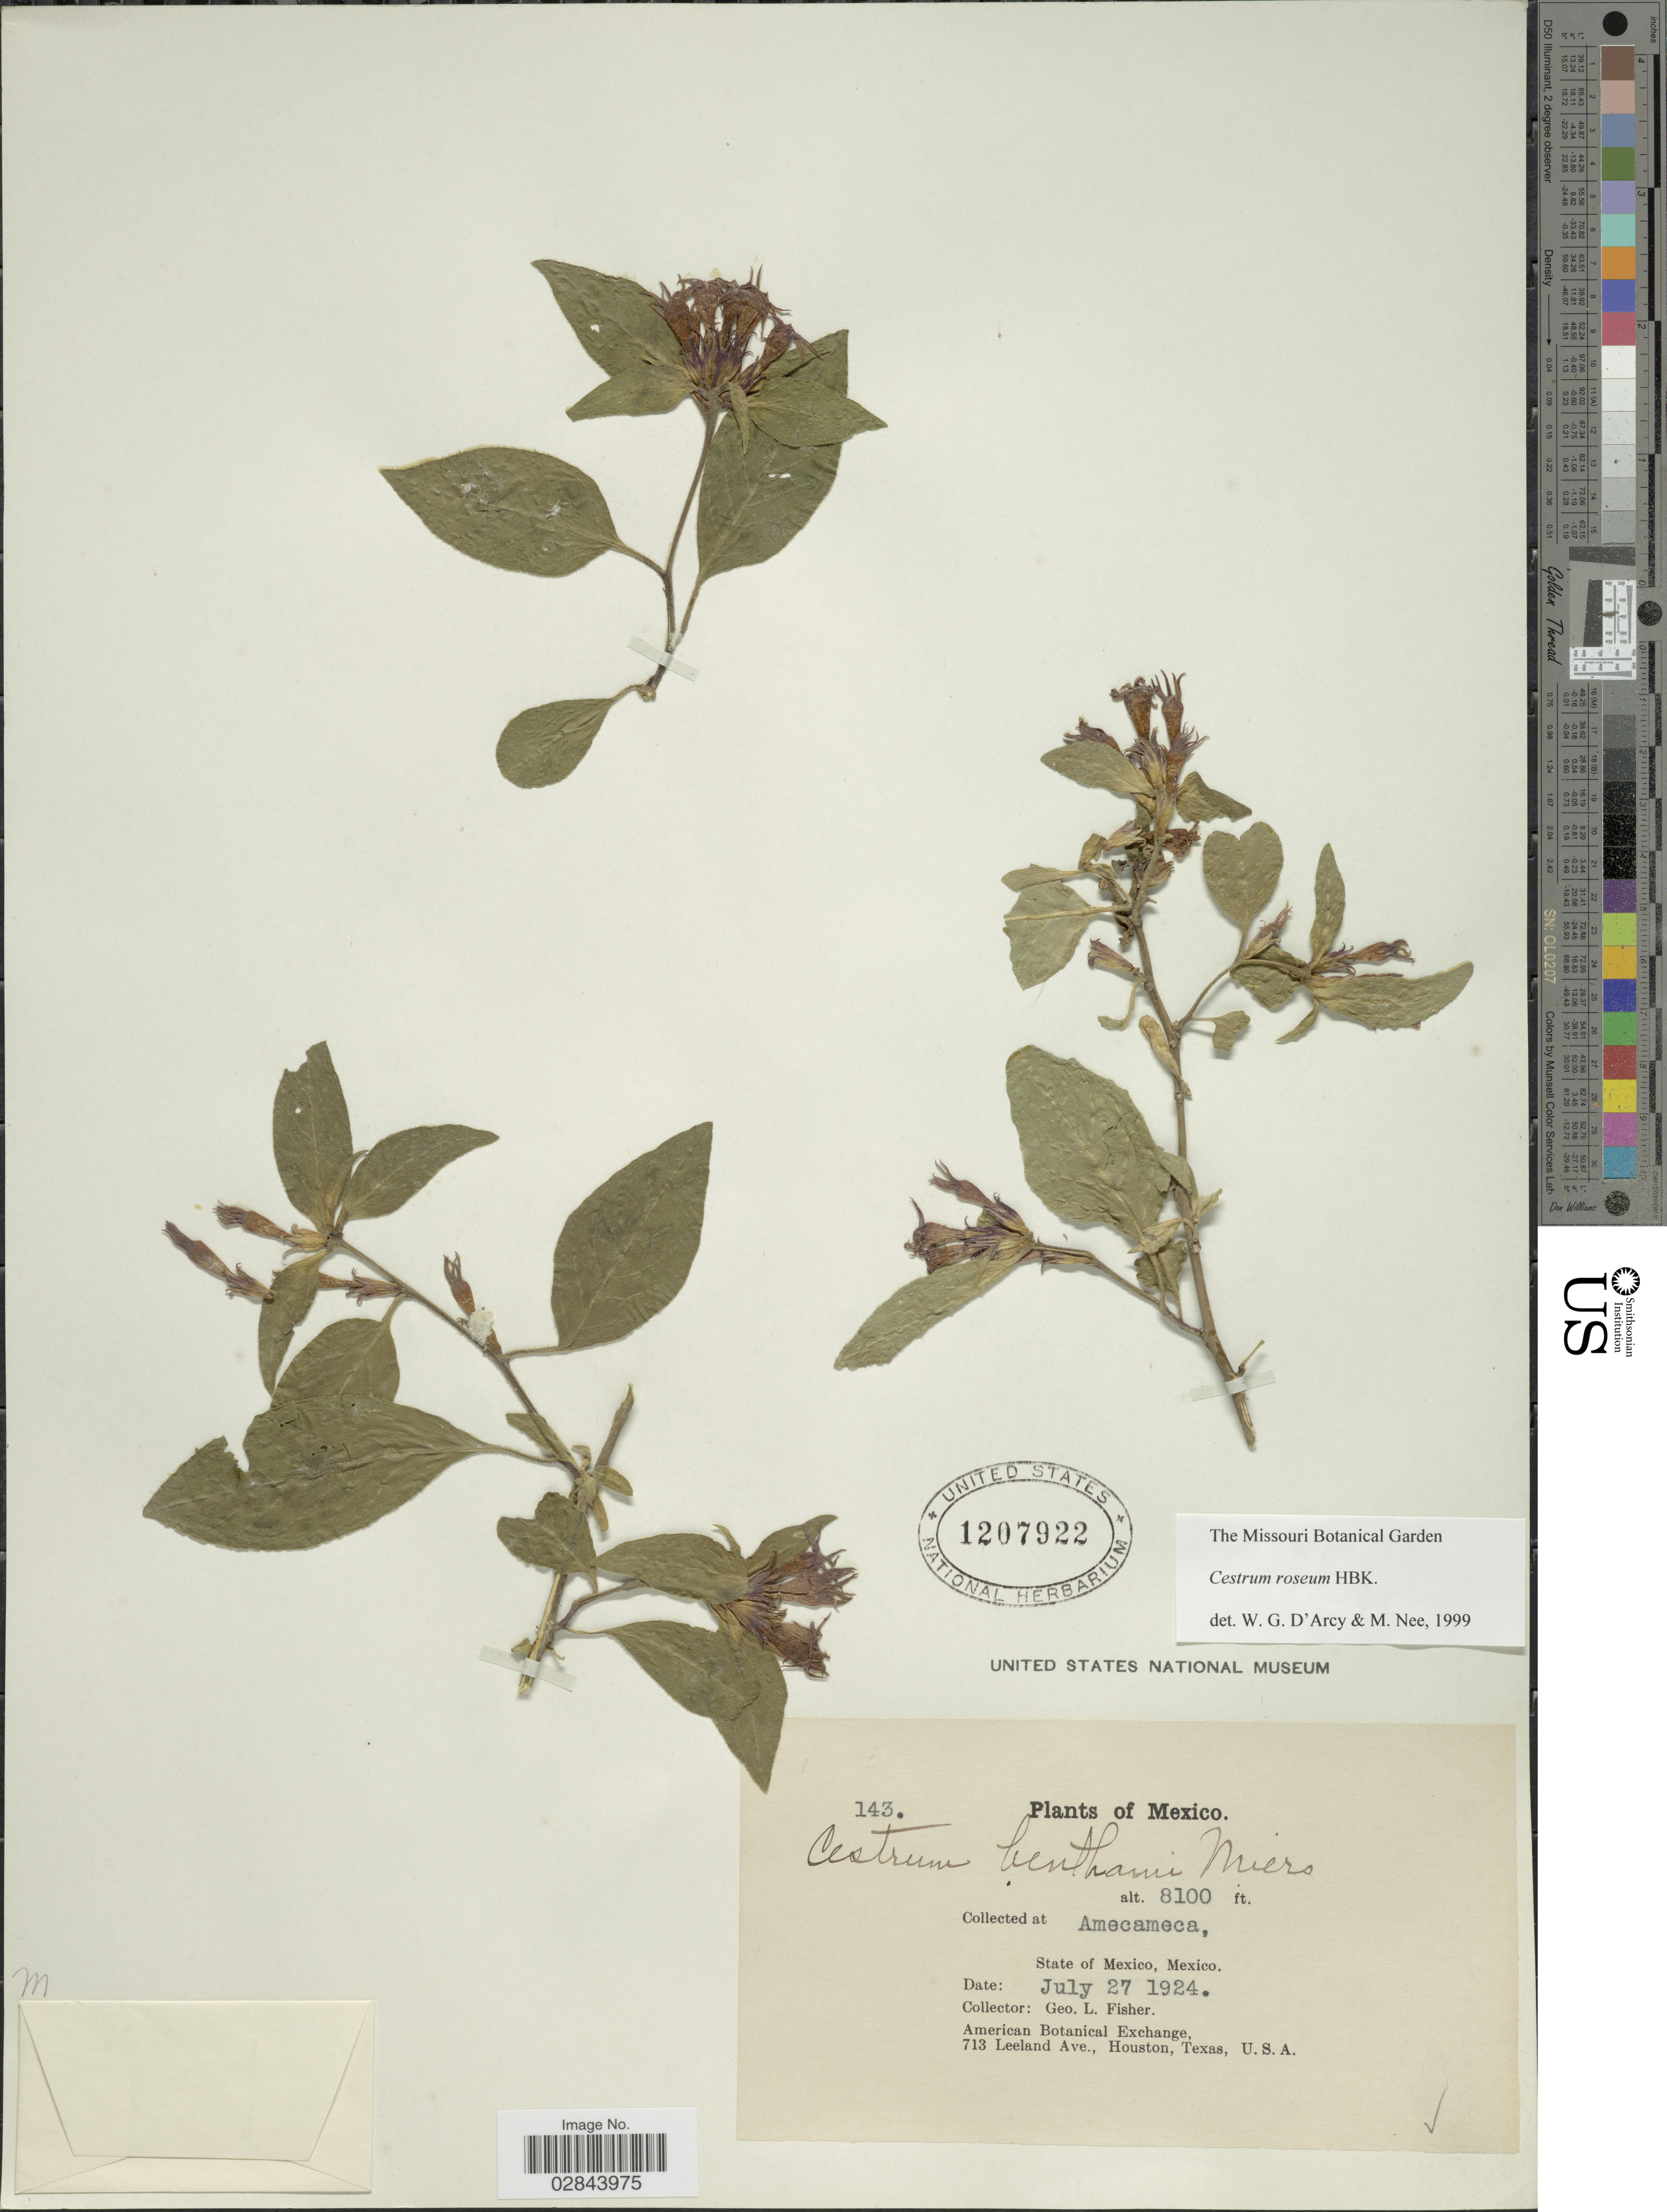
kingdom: Plantae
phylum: Tracheophyta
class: Magnoliopsida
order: Solanales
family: Solanaceae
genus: Cestrum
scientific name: Cestrum roseum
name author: Kunth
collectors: G. L. Fisher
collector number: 143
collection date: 1924-07-27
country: Mexico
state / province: México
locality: Amecameca.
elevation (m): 2469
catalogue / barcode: US 1207922